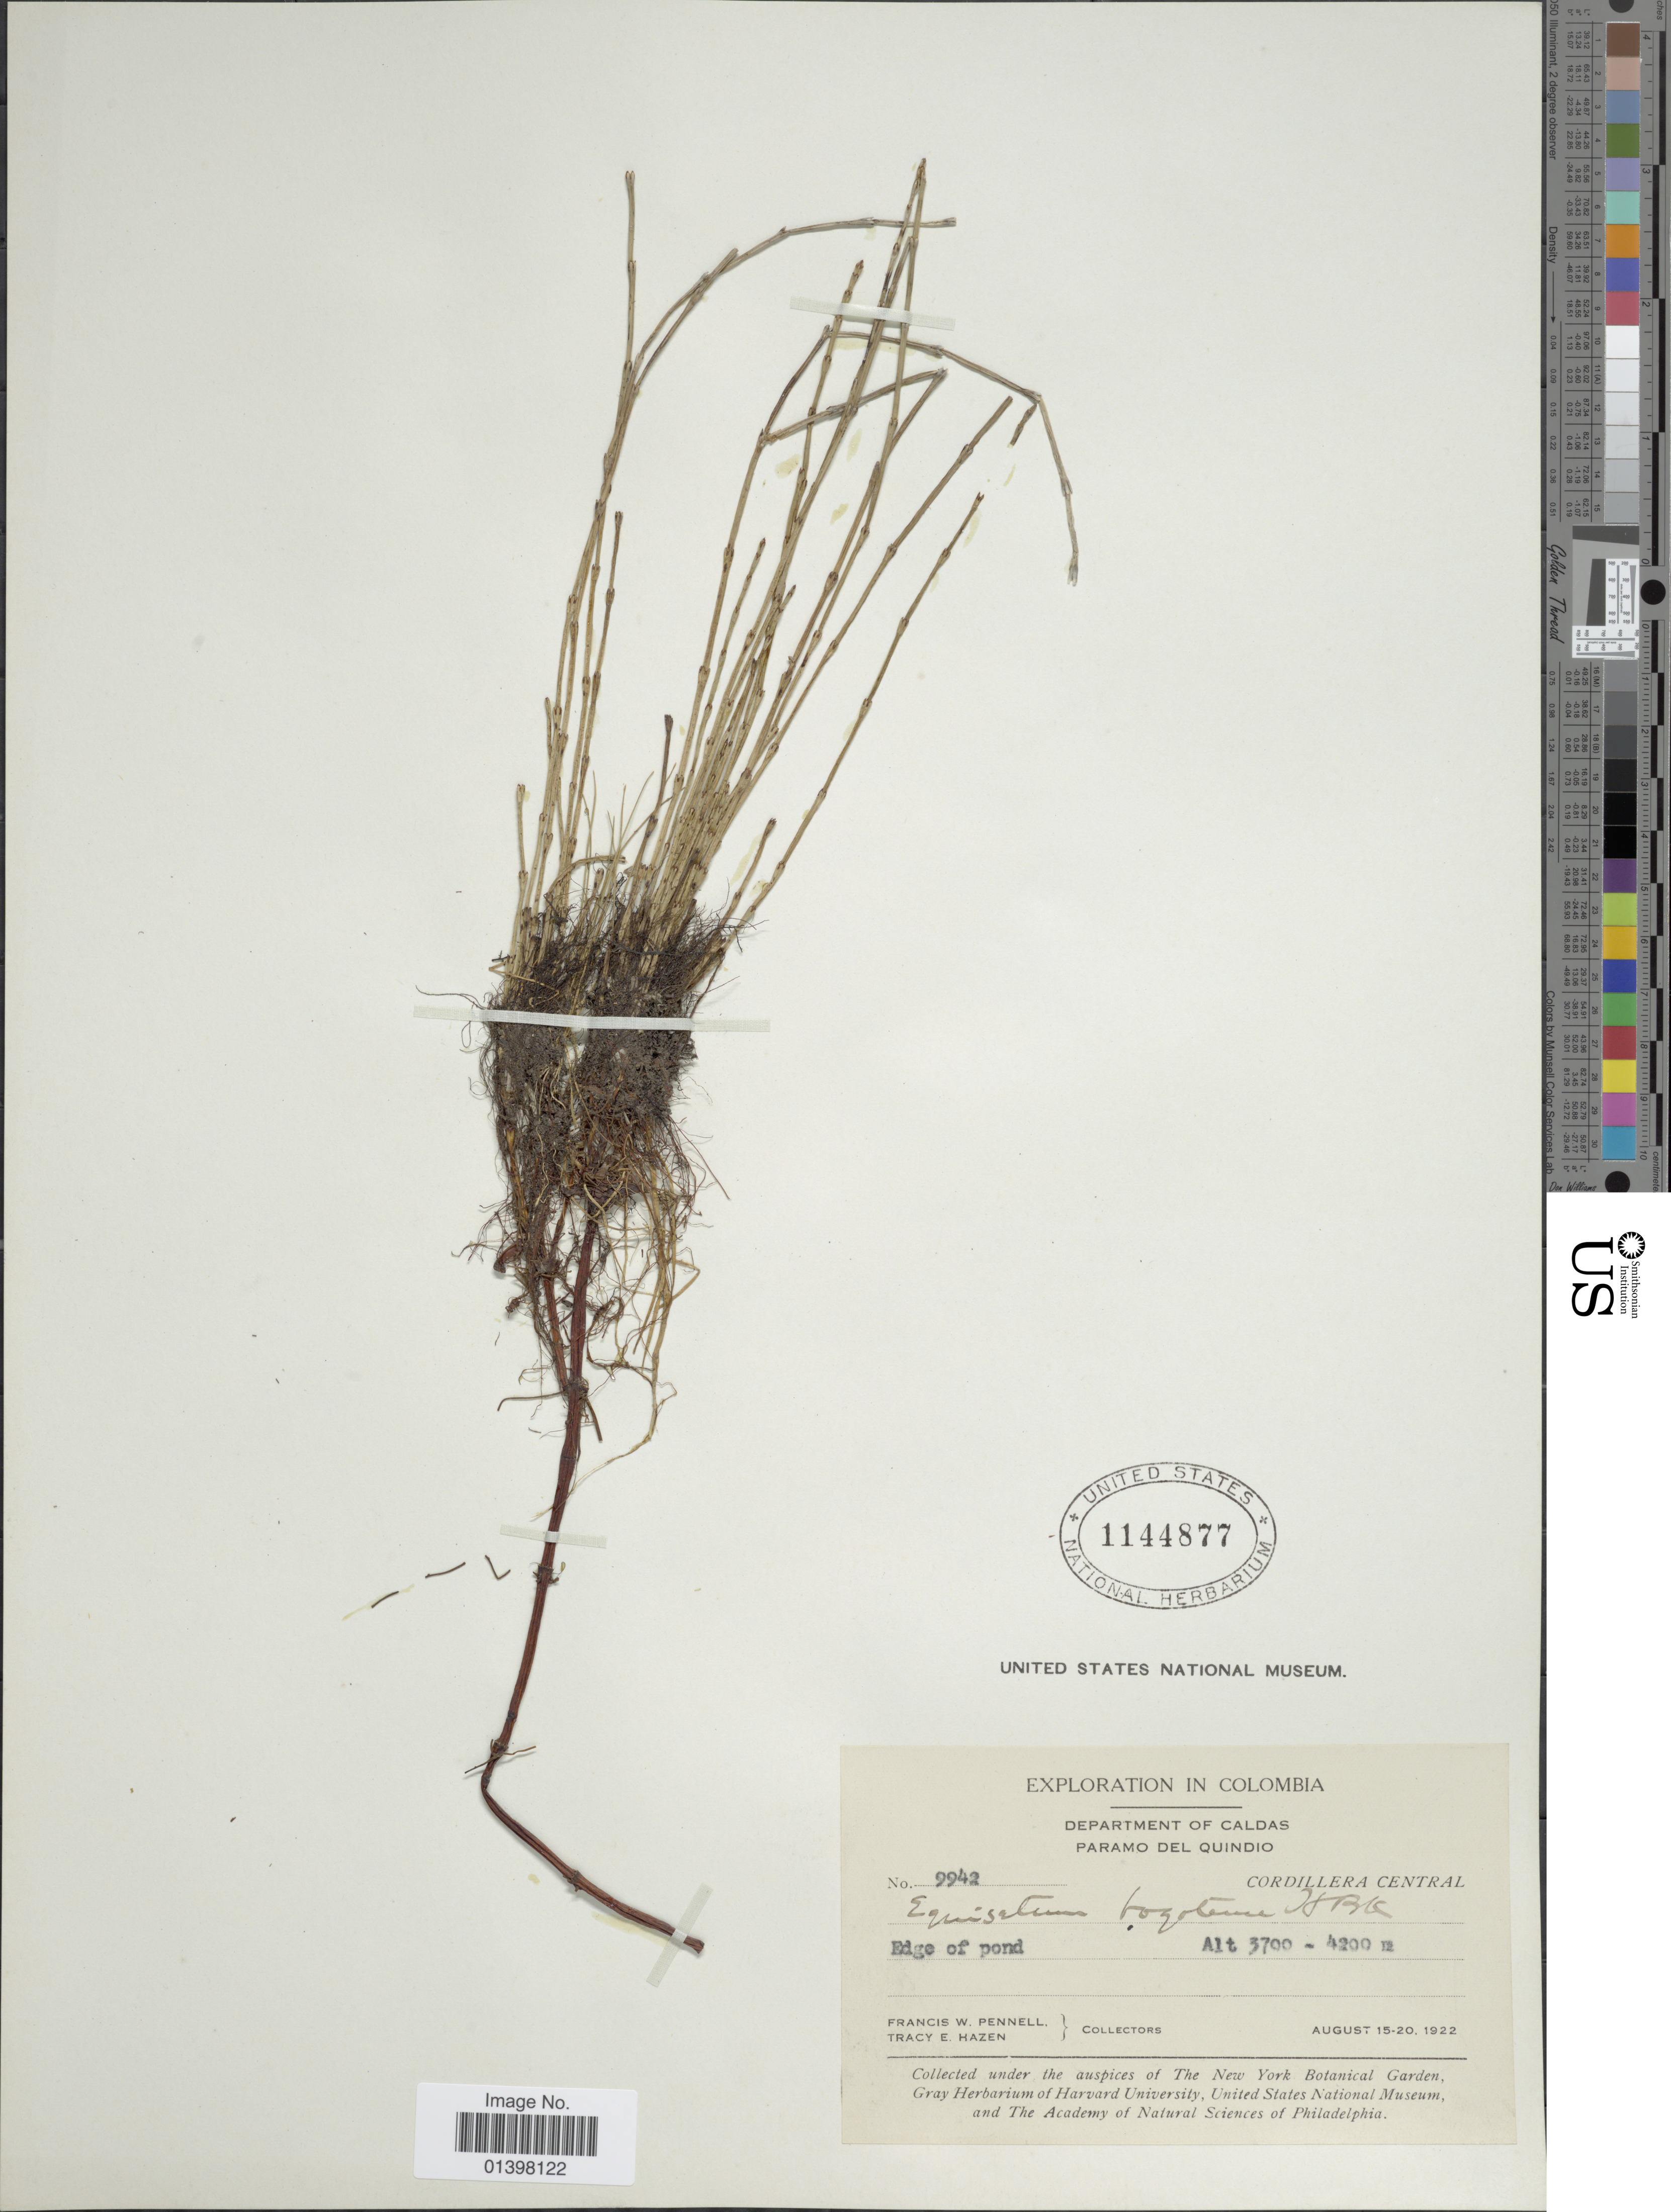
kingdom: Plantae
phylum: Tracheophyta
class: Polypodiopsida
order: Equisetales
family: Equisetaceae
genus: Equisetum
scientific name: Equisetum bogotense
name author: Kunth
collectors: F. W. Pennell & T. E. Hazen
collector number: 9942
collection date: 1922-08-15/1922-08-20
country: Colombia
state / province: Caldas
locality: Department of Caldas Paramo del Quindo, Cordillera Central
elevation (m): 3700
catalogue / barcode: US 1144877